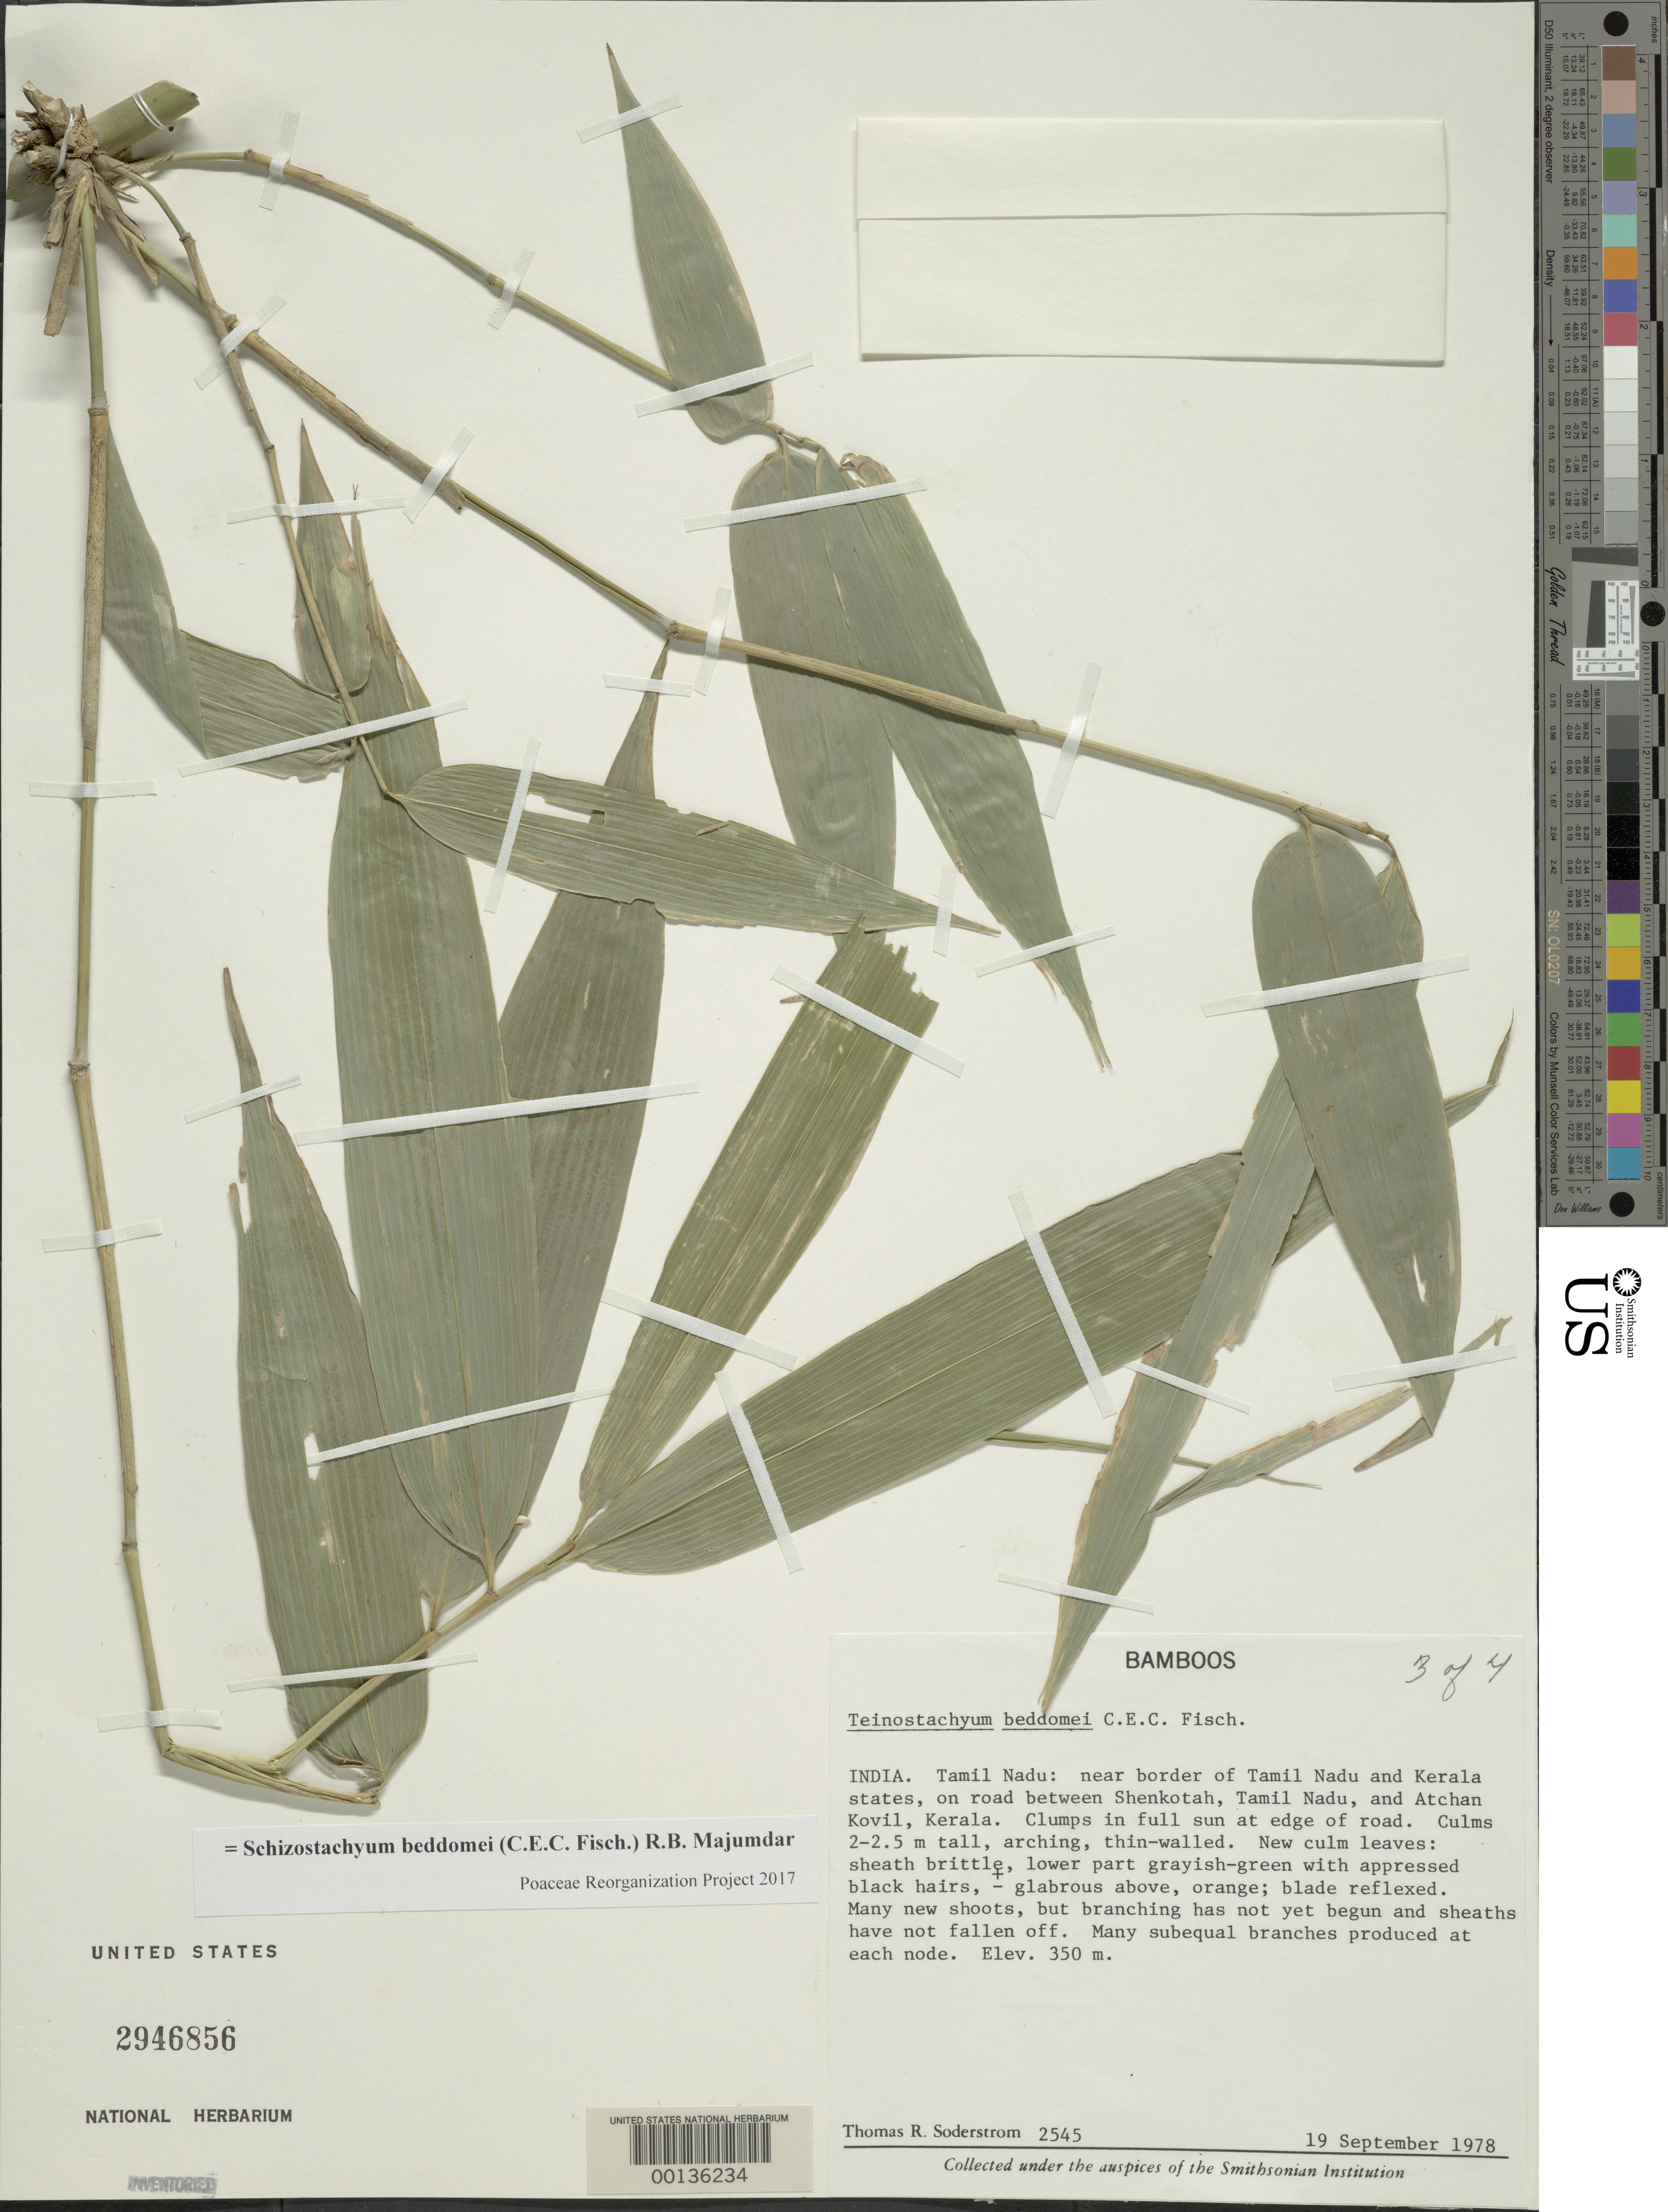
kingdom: Plantae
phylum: Tracheophyta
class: Liliopsida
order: Poales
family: Poaceae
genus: Schizostachyum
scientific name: Schizostachyum beddomei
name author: (C.E.C. Fisch.) R.B. Majumdar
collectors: T. R. Soderstrom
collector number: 2545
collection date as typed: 19 Sep 1978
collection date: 1978-09-19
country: India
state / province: Tamil Nadu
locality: Border tamil nadu/kerala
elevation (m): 350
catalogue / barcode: US 2946856